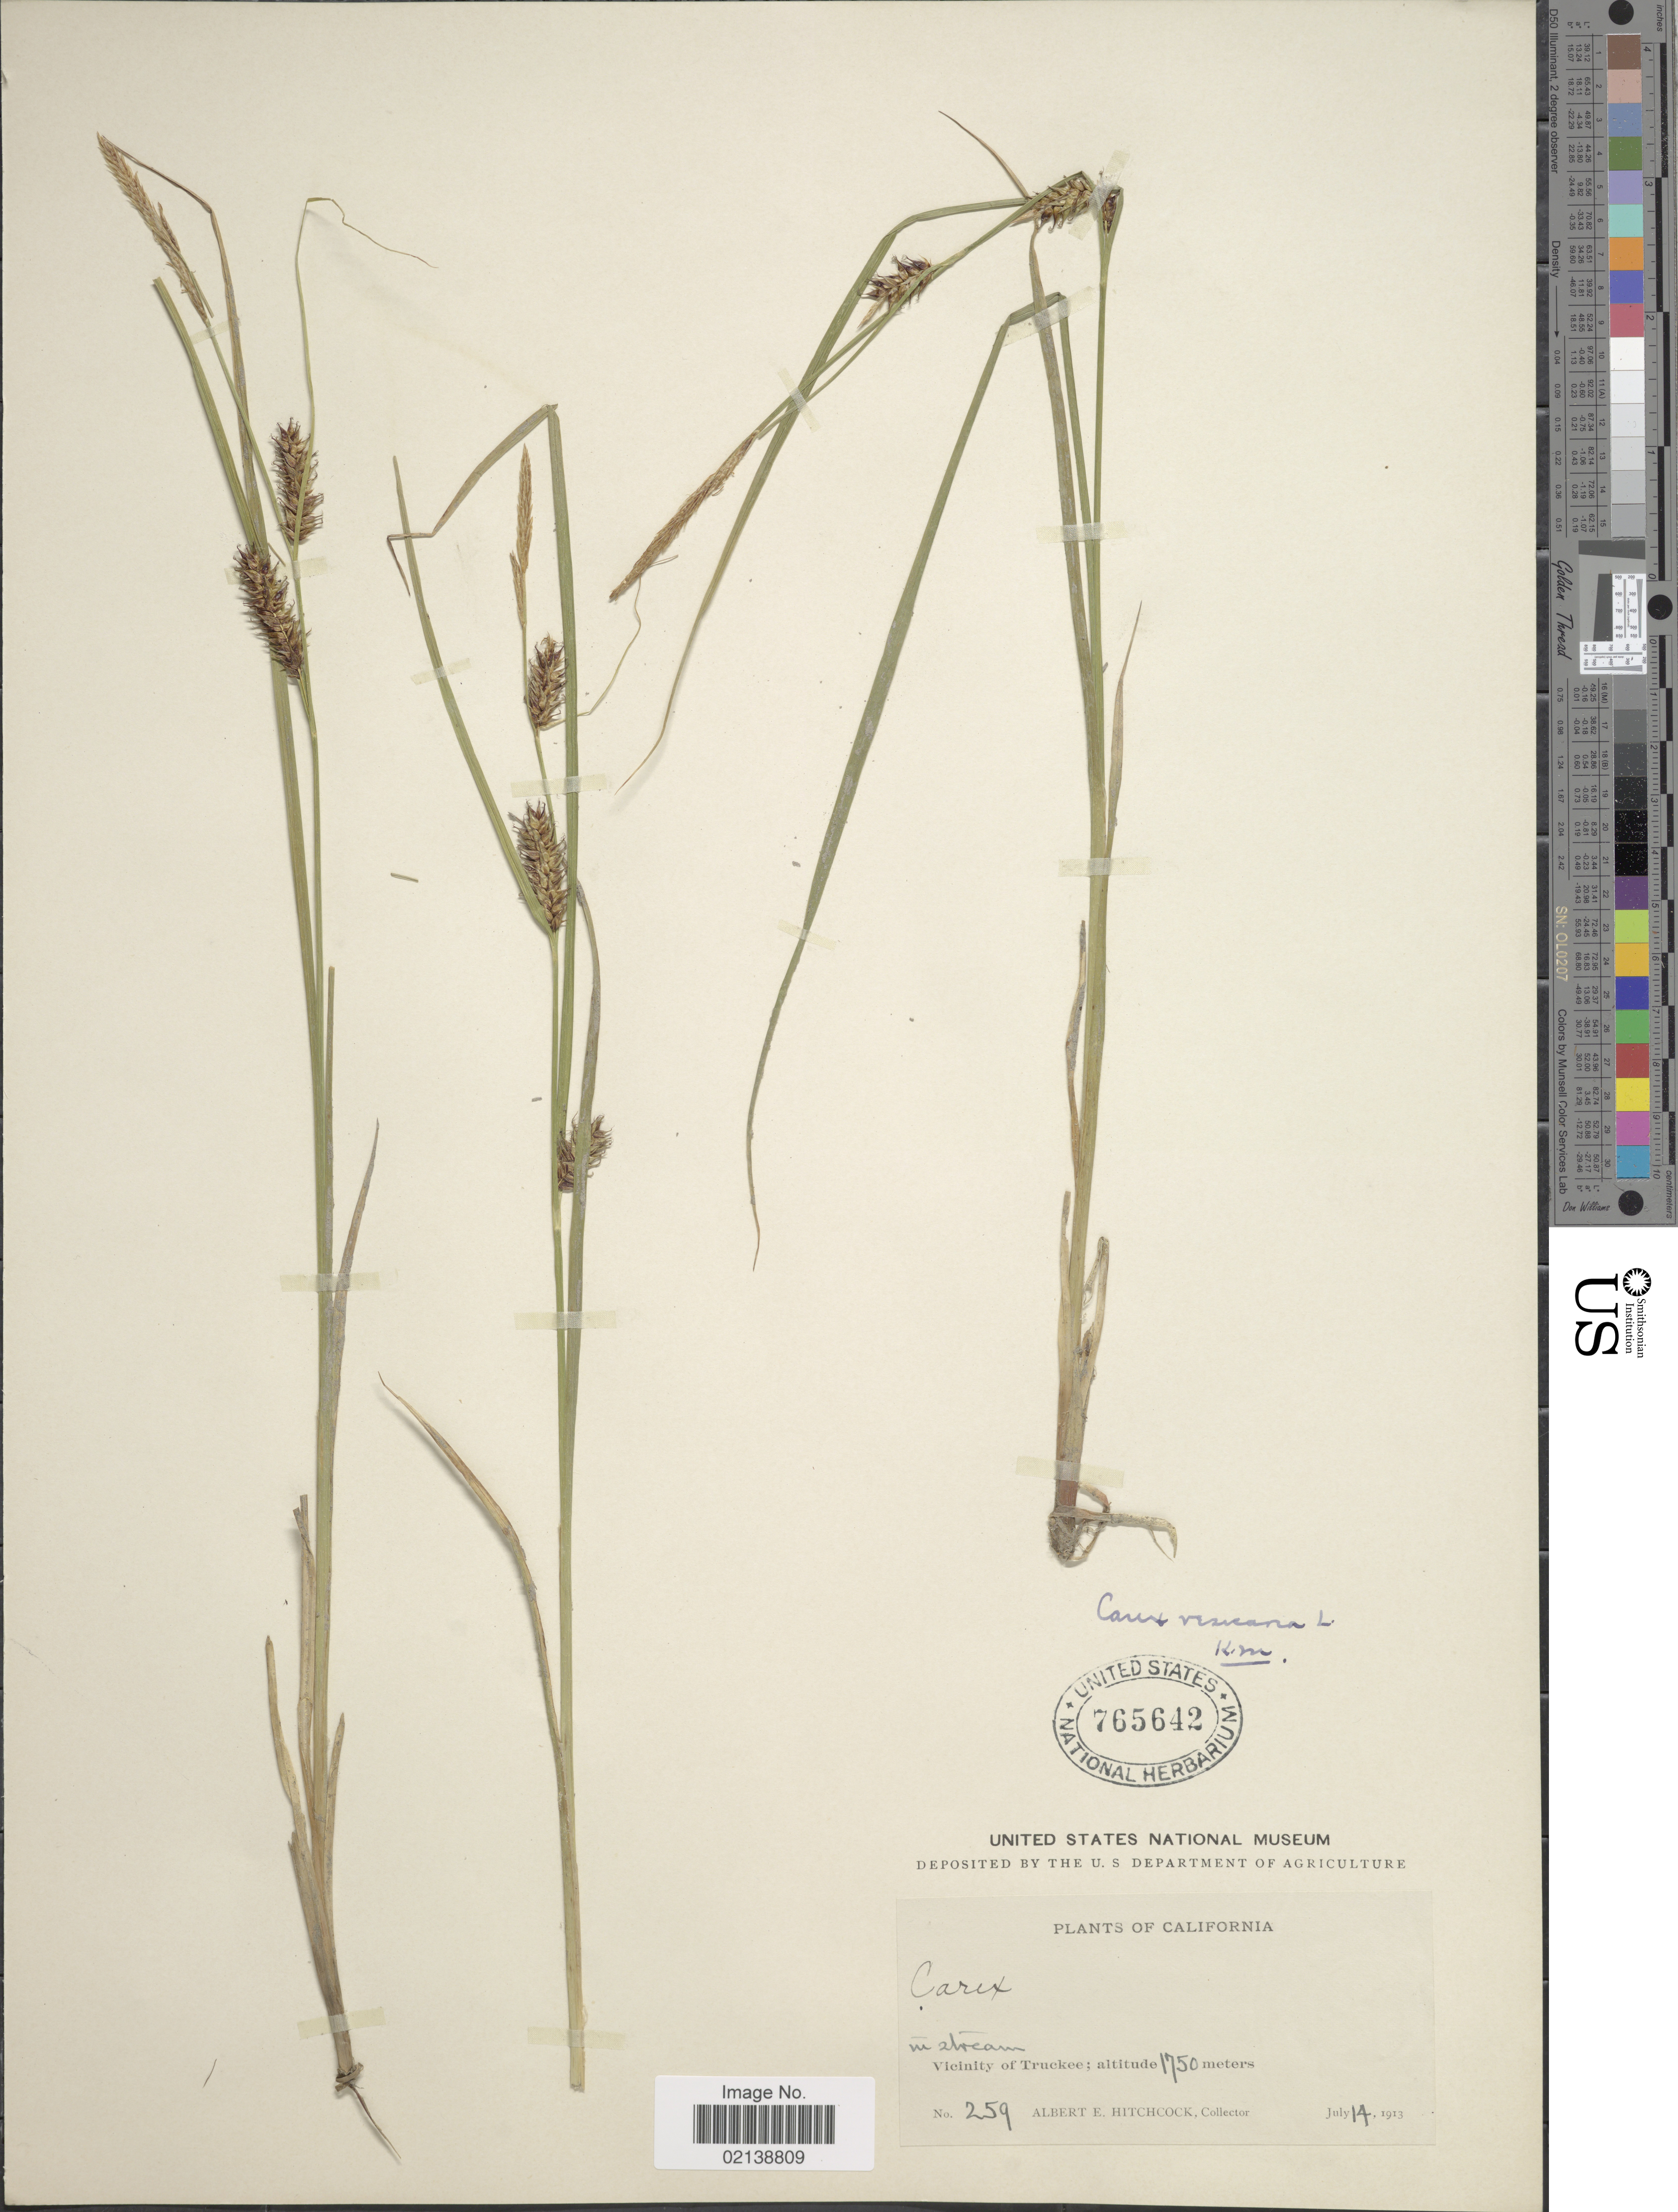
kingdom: Plantae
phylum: Tracheophyta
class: Liliopsida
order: Poales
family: Cyperaceae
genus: Carex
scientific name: Carex vesicaria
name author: L.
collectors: A. Hitchcock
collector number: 259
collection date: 1913-07-14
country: United States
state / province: California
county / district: Nevada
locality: Vicinity of Truckee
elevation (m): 1750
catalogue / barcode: US 765642